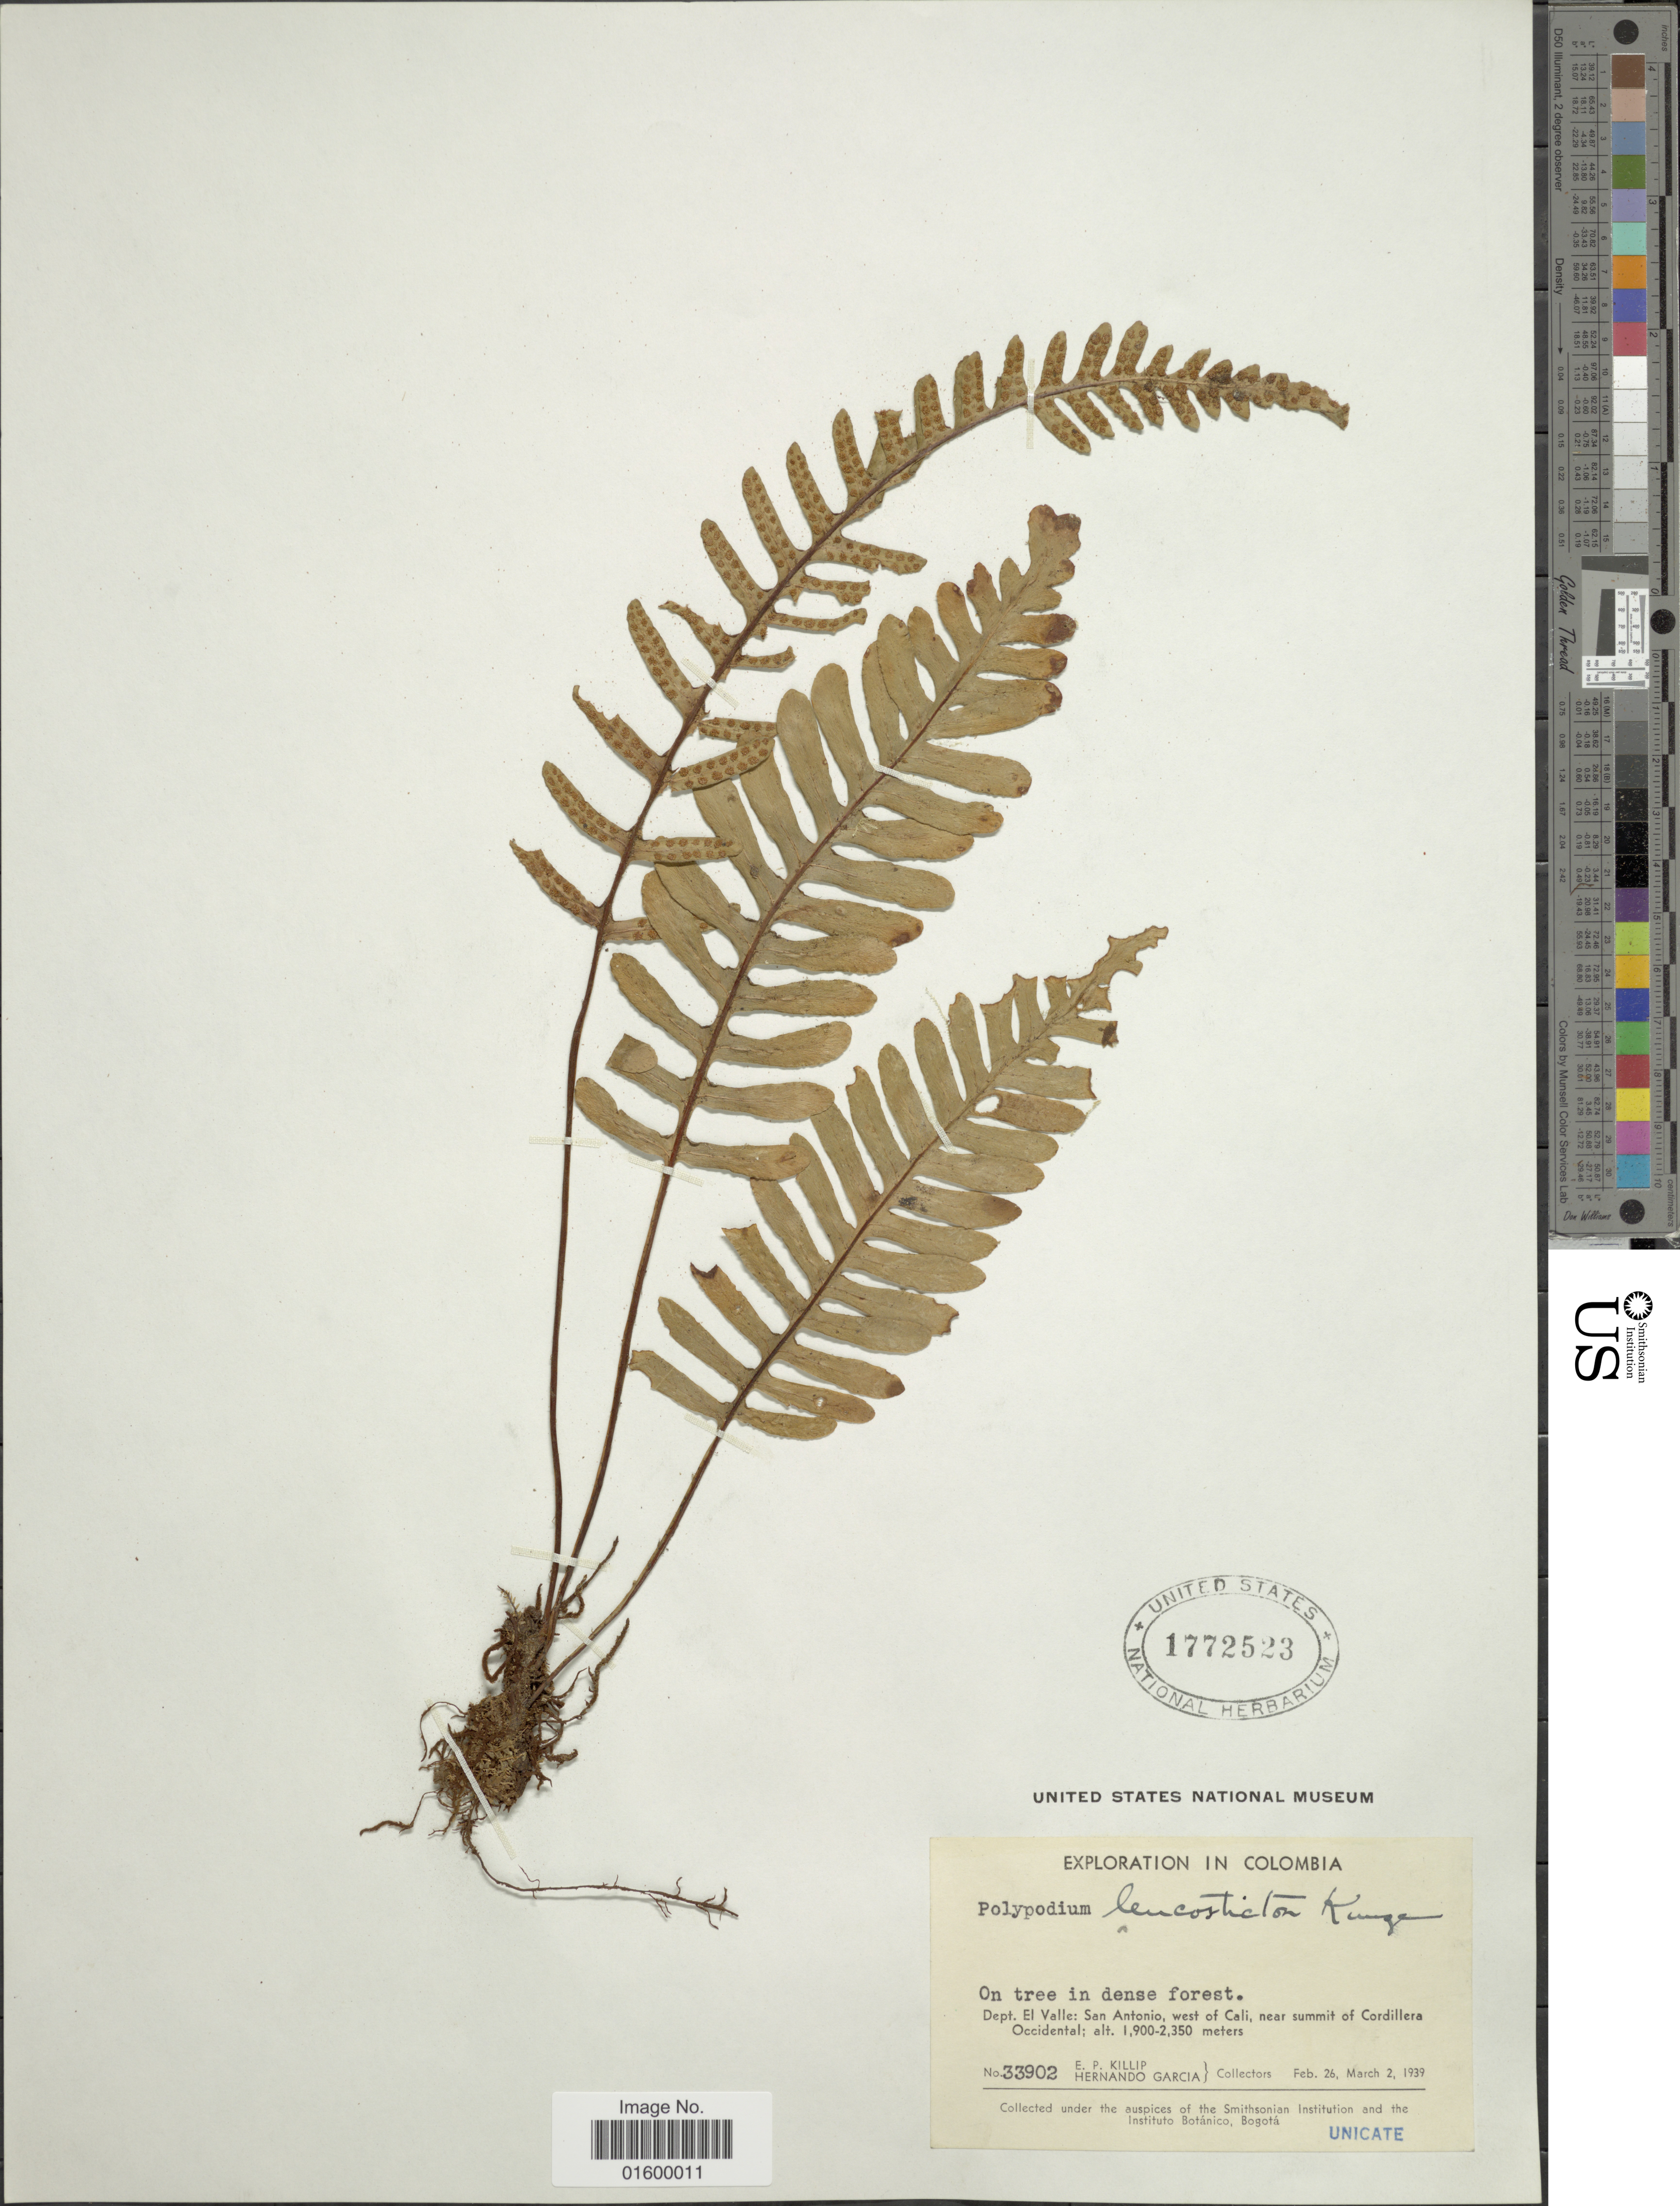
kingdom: Plantae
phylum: Tracheophyta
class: Polypodiopsida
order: Polypodiales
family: Polypodiaceae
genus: Pleopeltis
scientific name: Pleopeltis remota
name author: (Desv.) A.R. Sm.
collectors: E. P. Killip & H. Garcia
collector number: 33902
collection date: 1939-02-26/1939-03-02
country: Colombia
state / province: Valle del Cauca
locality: Dept. El Valle, San Antonio, west of Cali, near summit of Cordillera Occidental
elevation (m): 1900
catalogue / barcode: US 1772523